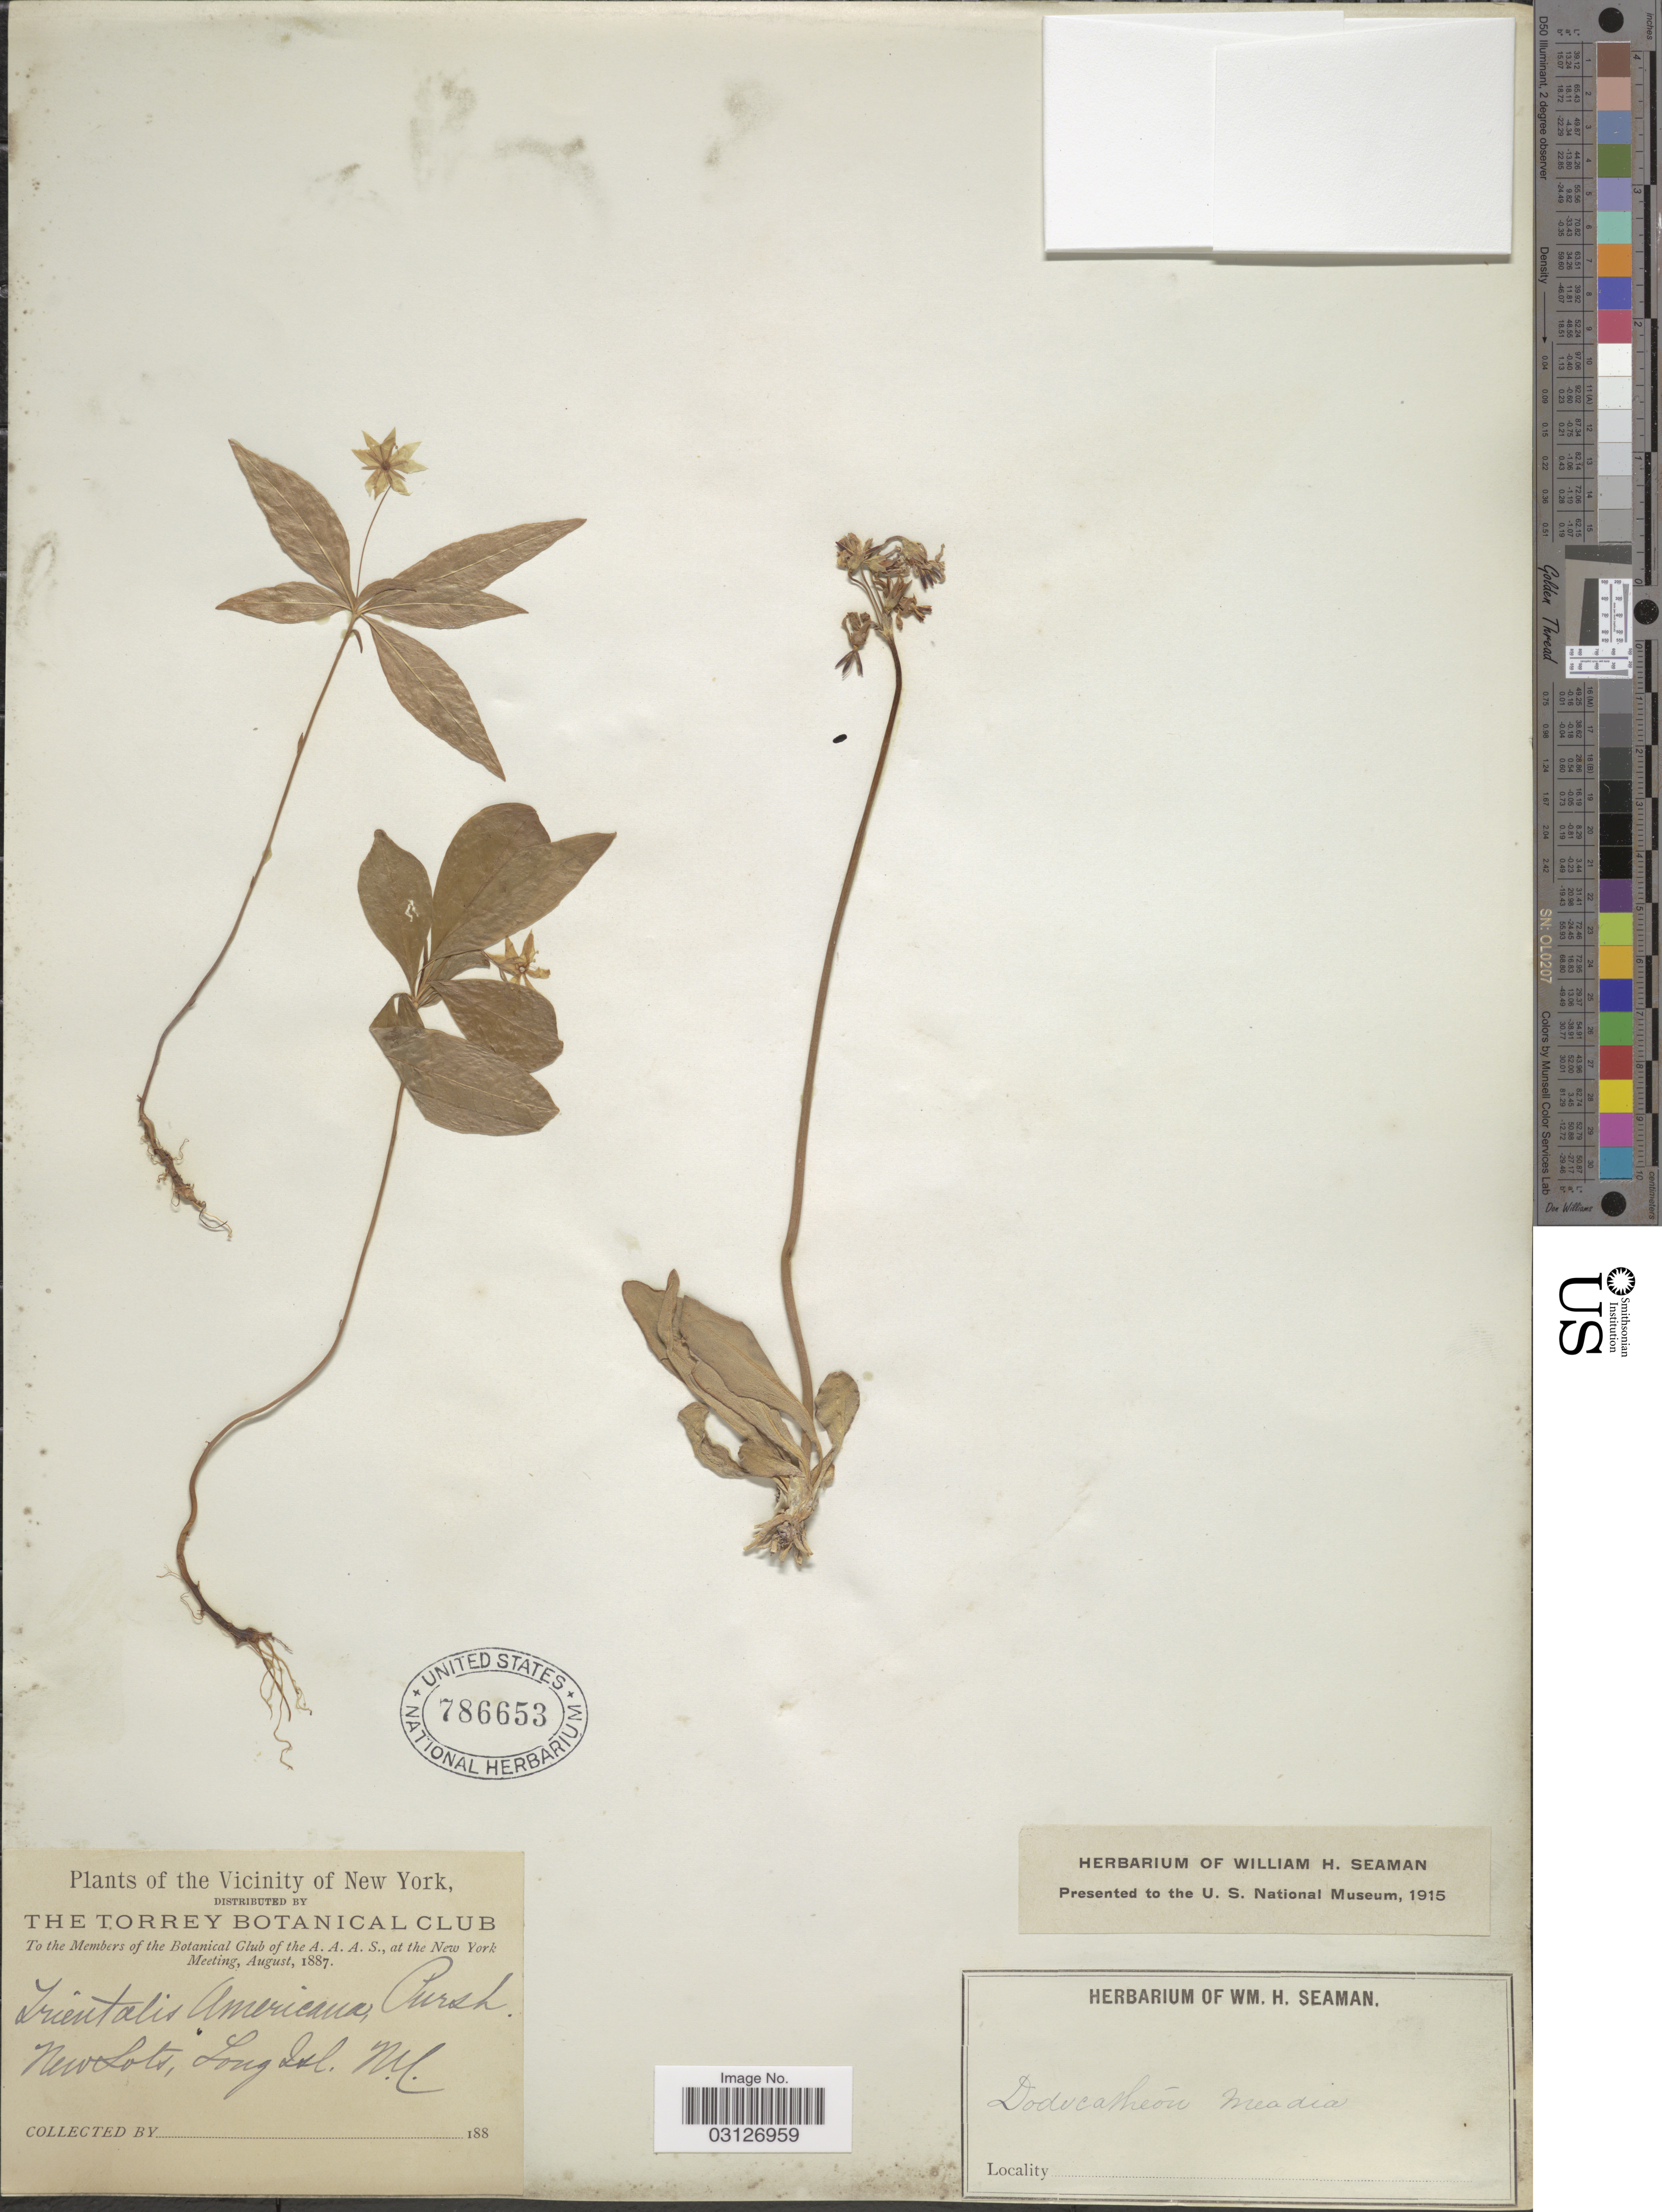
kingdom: Plantae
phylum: Tracheophyta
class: Magnoliopsida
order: Ericales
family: Primulaceae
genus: Trientalis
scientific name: Trientalis americana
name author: Pursh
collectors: Torrey Botanical Club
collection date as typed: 188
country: United States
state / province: New York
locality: Vicinity of New York. New Lots, Long Isl. N.Y.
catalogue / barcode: US 786653